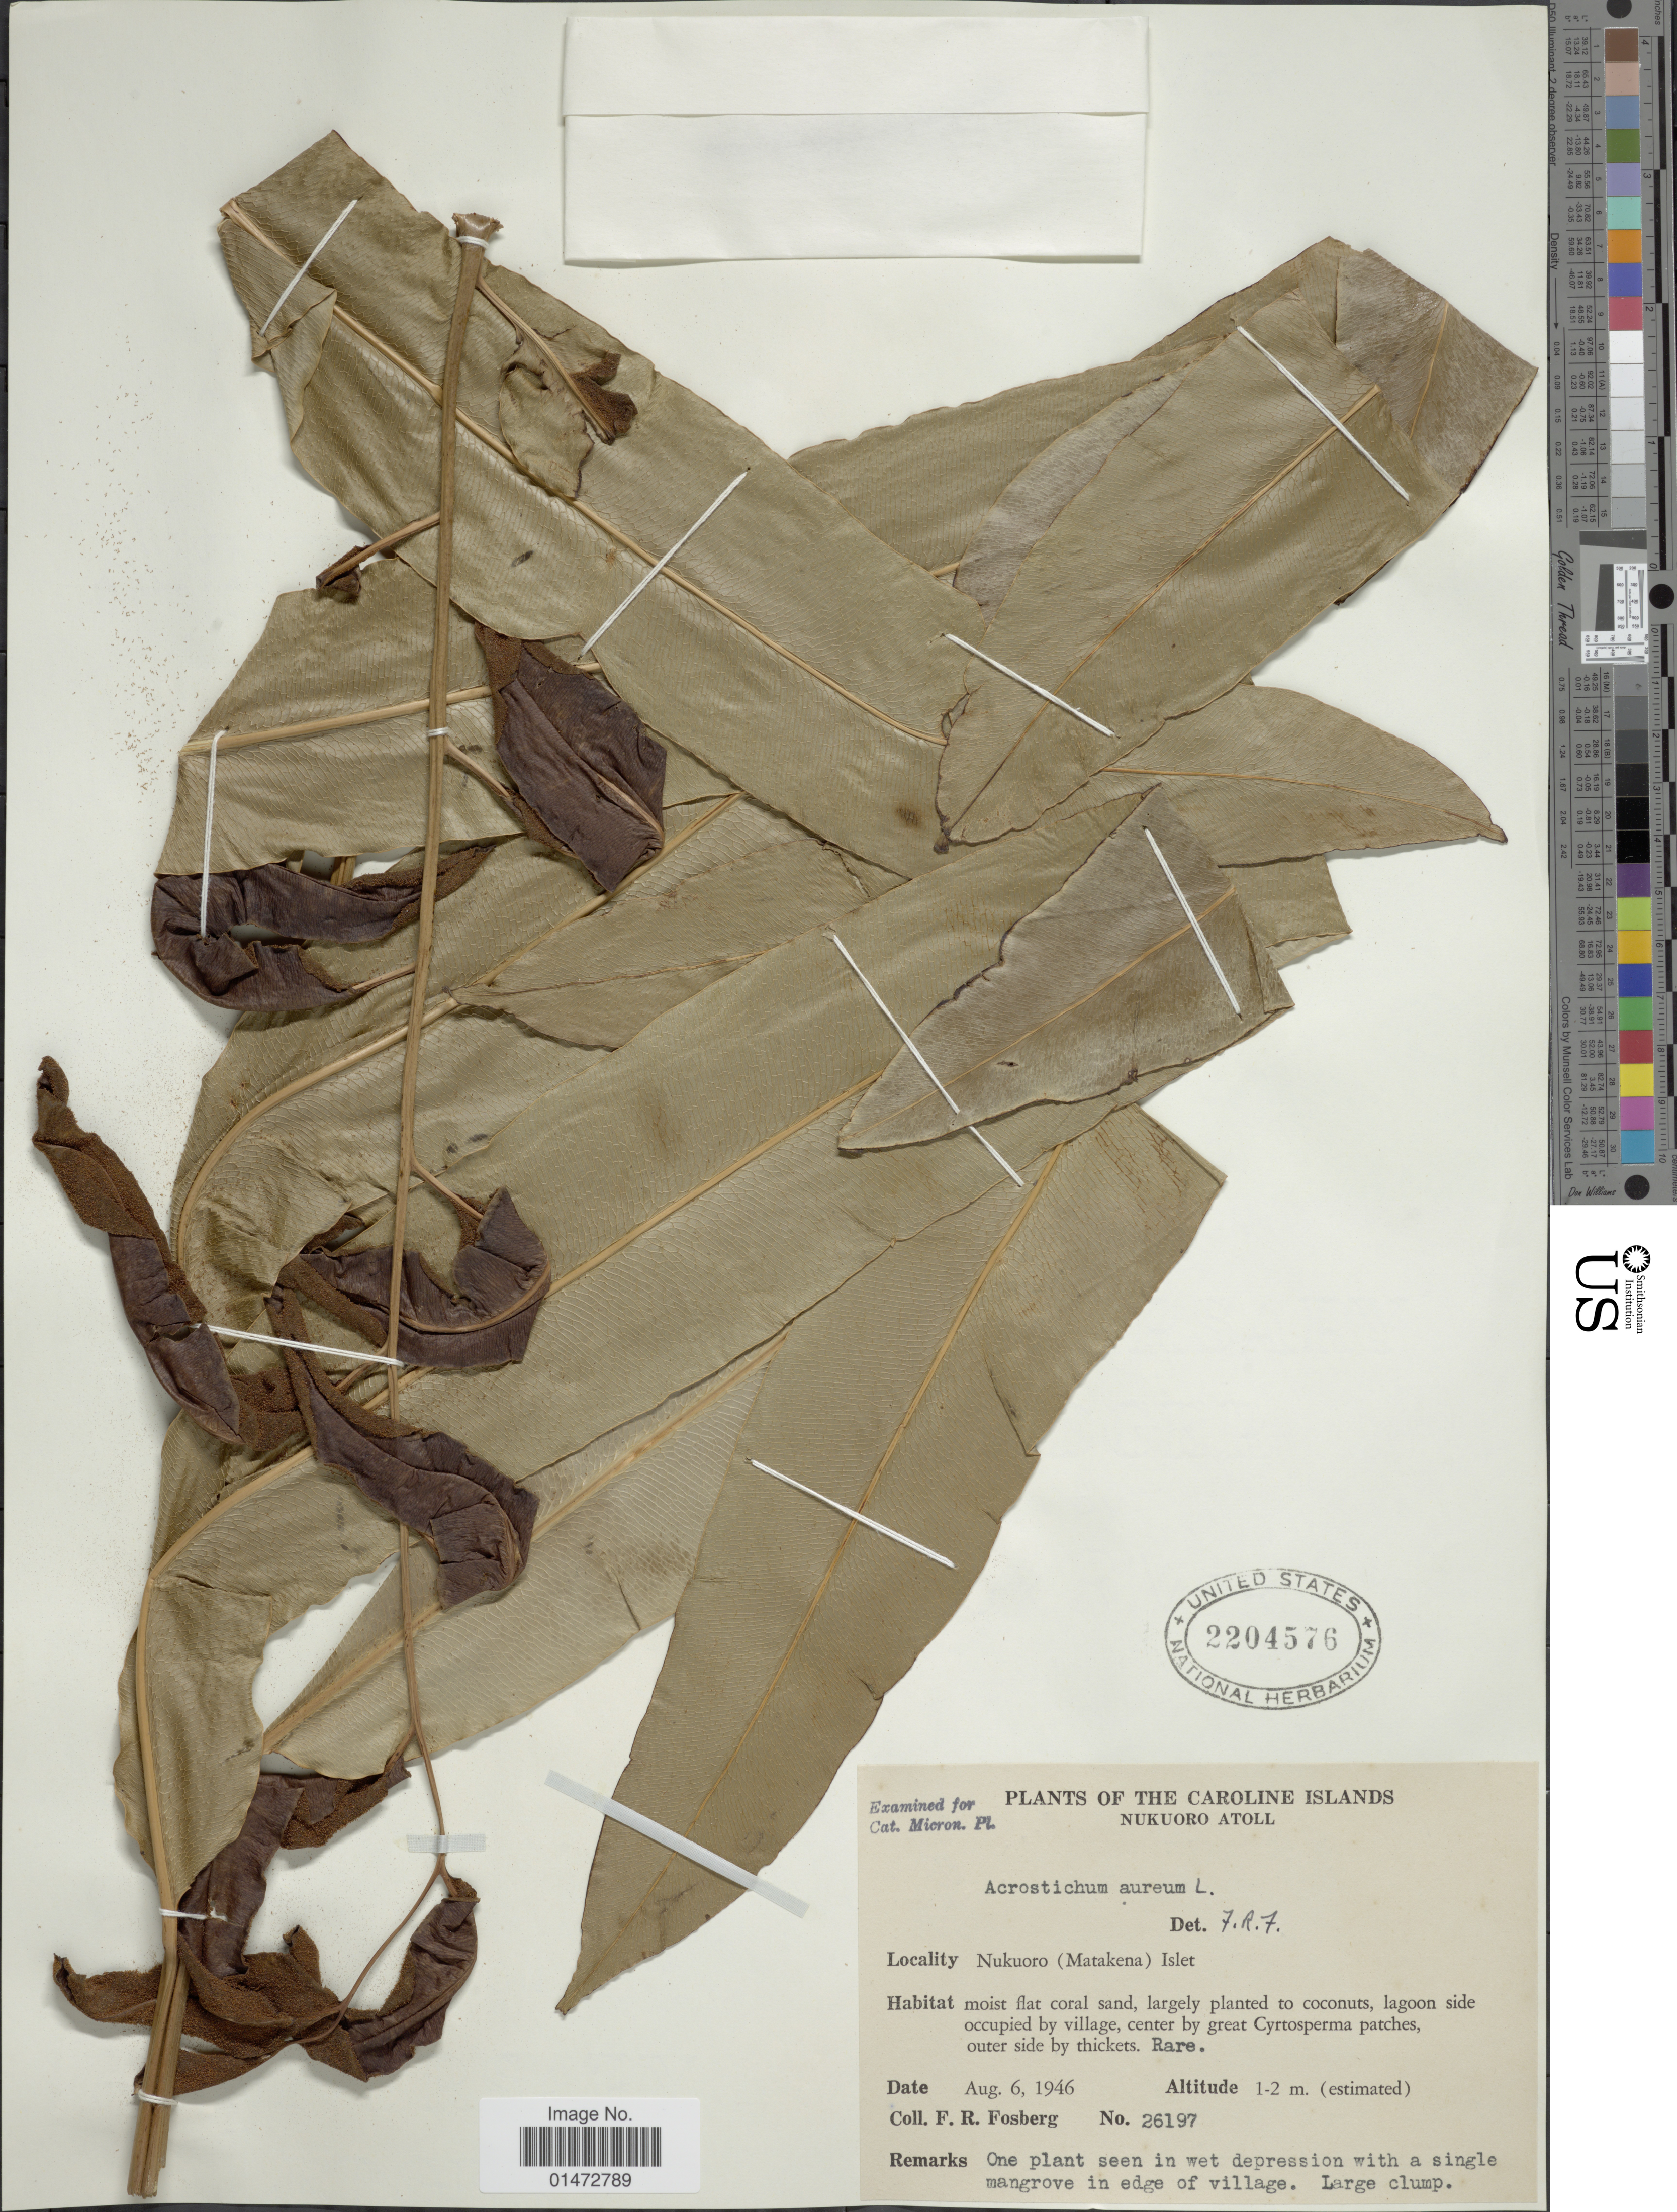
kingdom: Plantae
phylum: Tracheophyta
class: Polypodiopsida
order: Polypodiales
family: Pteridaceae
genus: Acrostichum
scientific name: Acrostichum aureum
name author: L.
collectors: F. R. Fosberg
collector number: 26197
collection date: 1946-08-06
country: Micronesia, Federated States of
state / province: Pohnpei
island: Nukuoro Atoll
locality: The Caroline Islands. Nukuoro Atoll. Nukuoro (Matakena) Islet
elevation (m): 1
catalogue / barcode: US 2204576